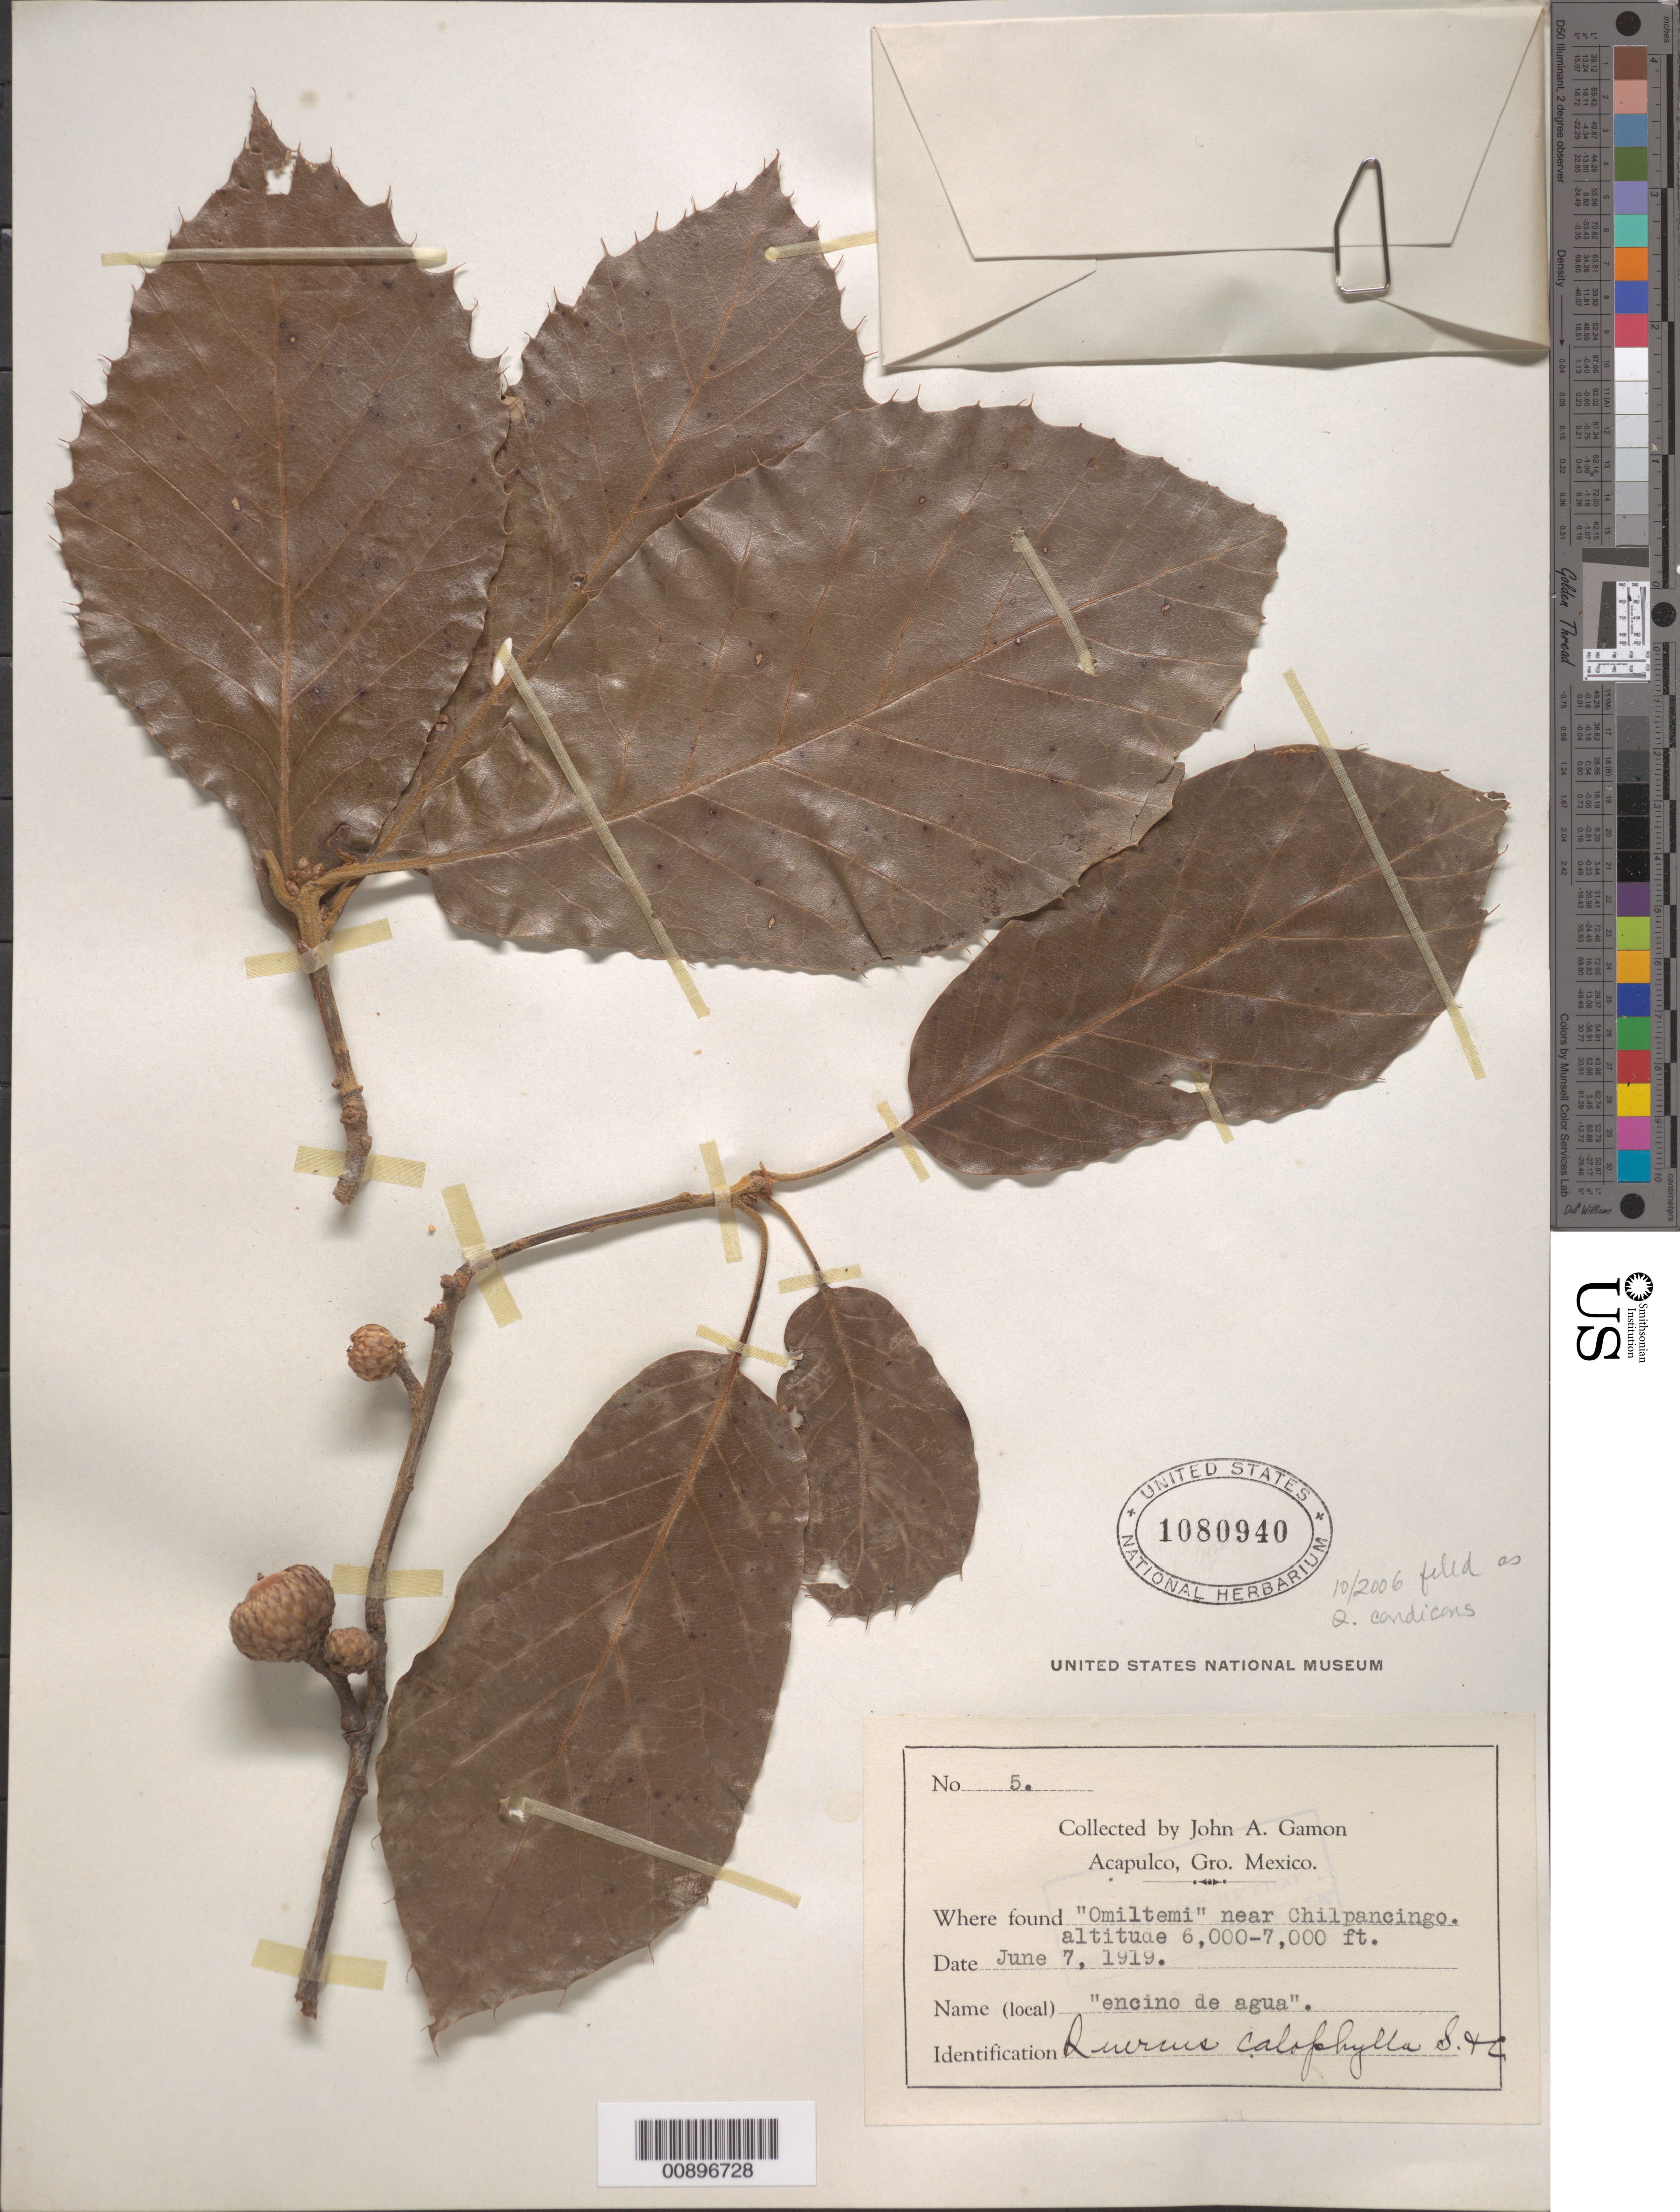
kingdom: Plantae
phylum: Tracheophyta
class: Magnoliopsida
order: Fagales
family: Fagaceae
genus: Quercus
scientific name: Quercus candicans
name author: Née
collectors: J. Gamon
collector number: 5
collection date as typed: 07 Jun 1919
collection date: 1919-06-07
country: Mexico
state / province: Guerrero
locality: Omiltemi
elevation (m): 1829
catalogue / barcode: US 1080940